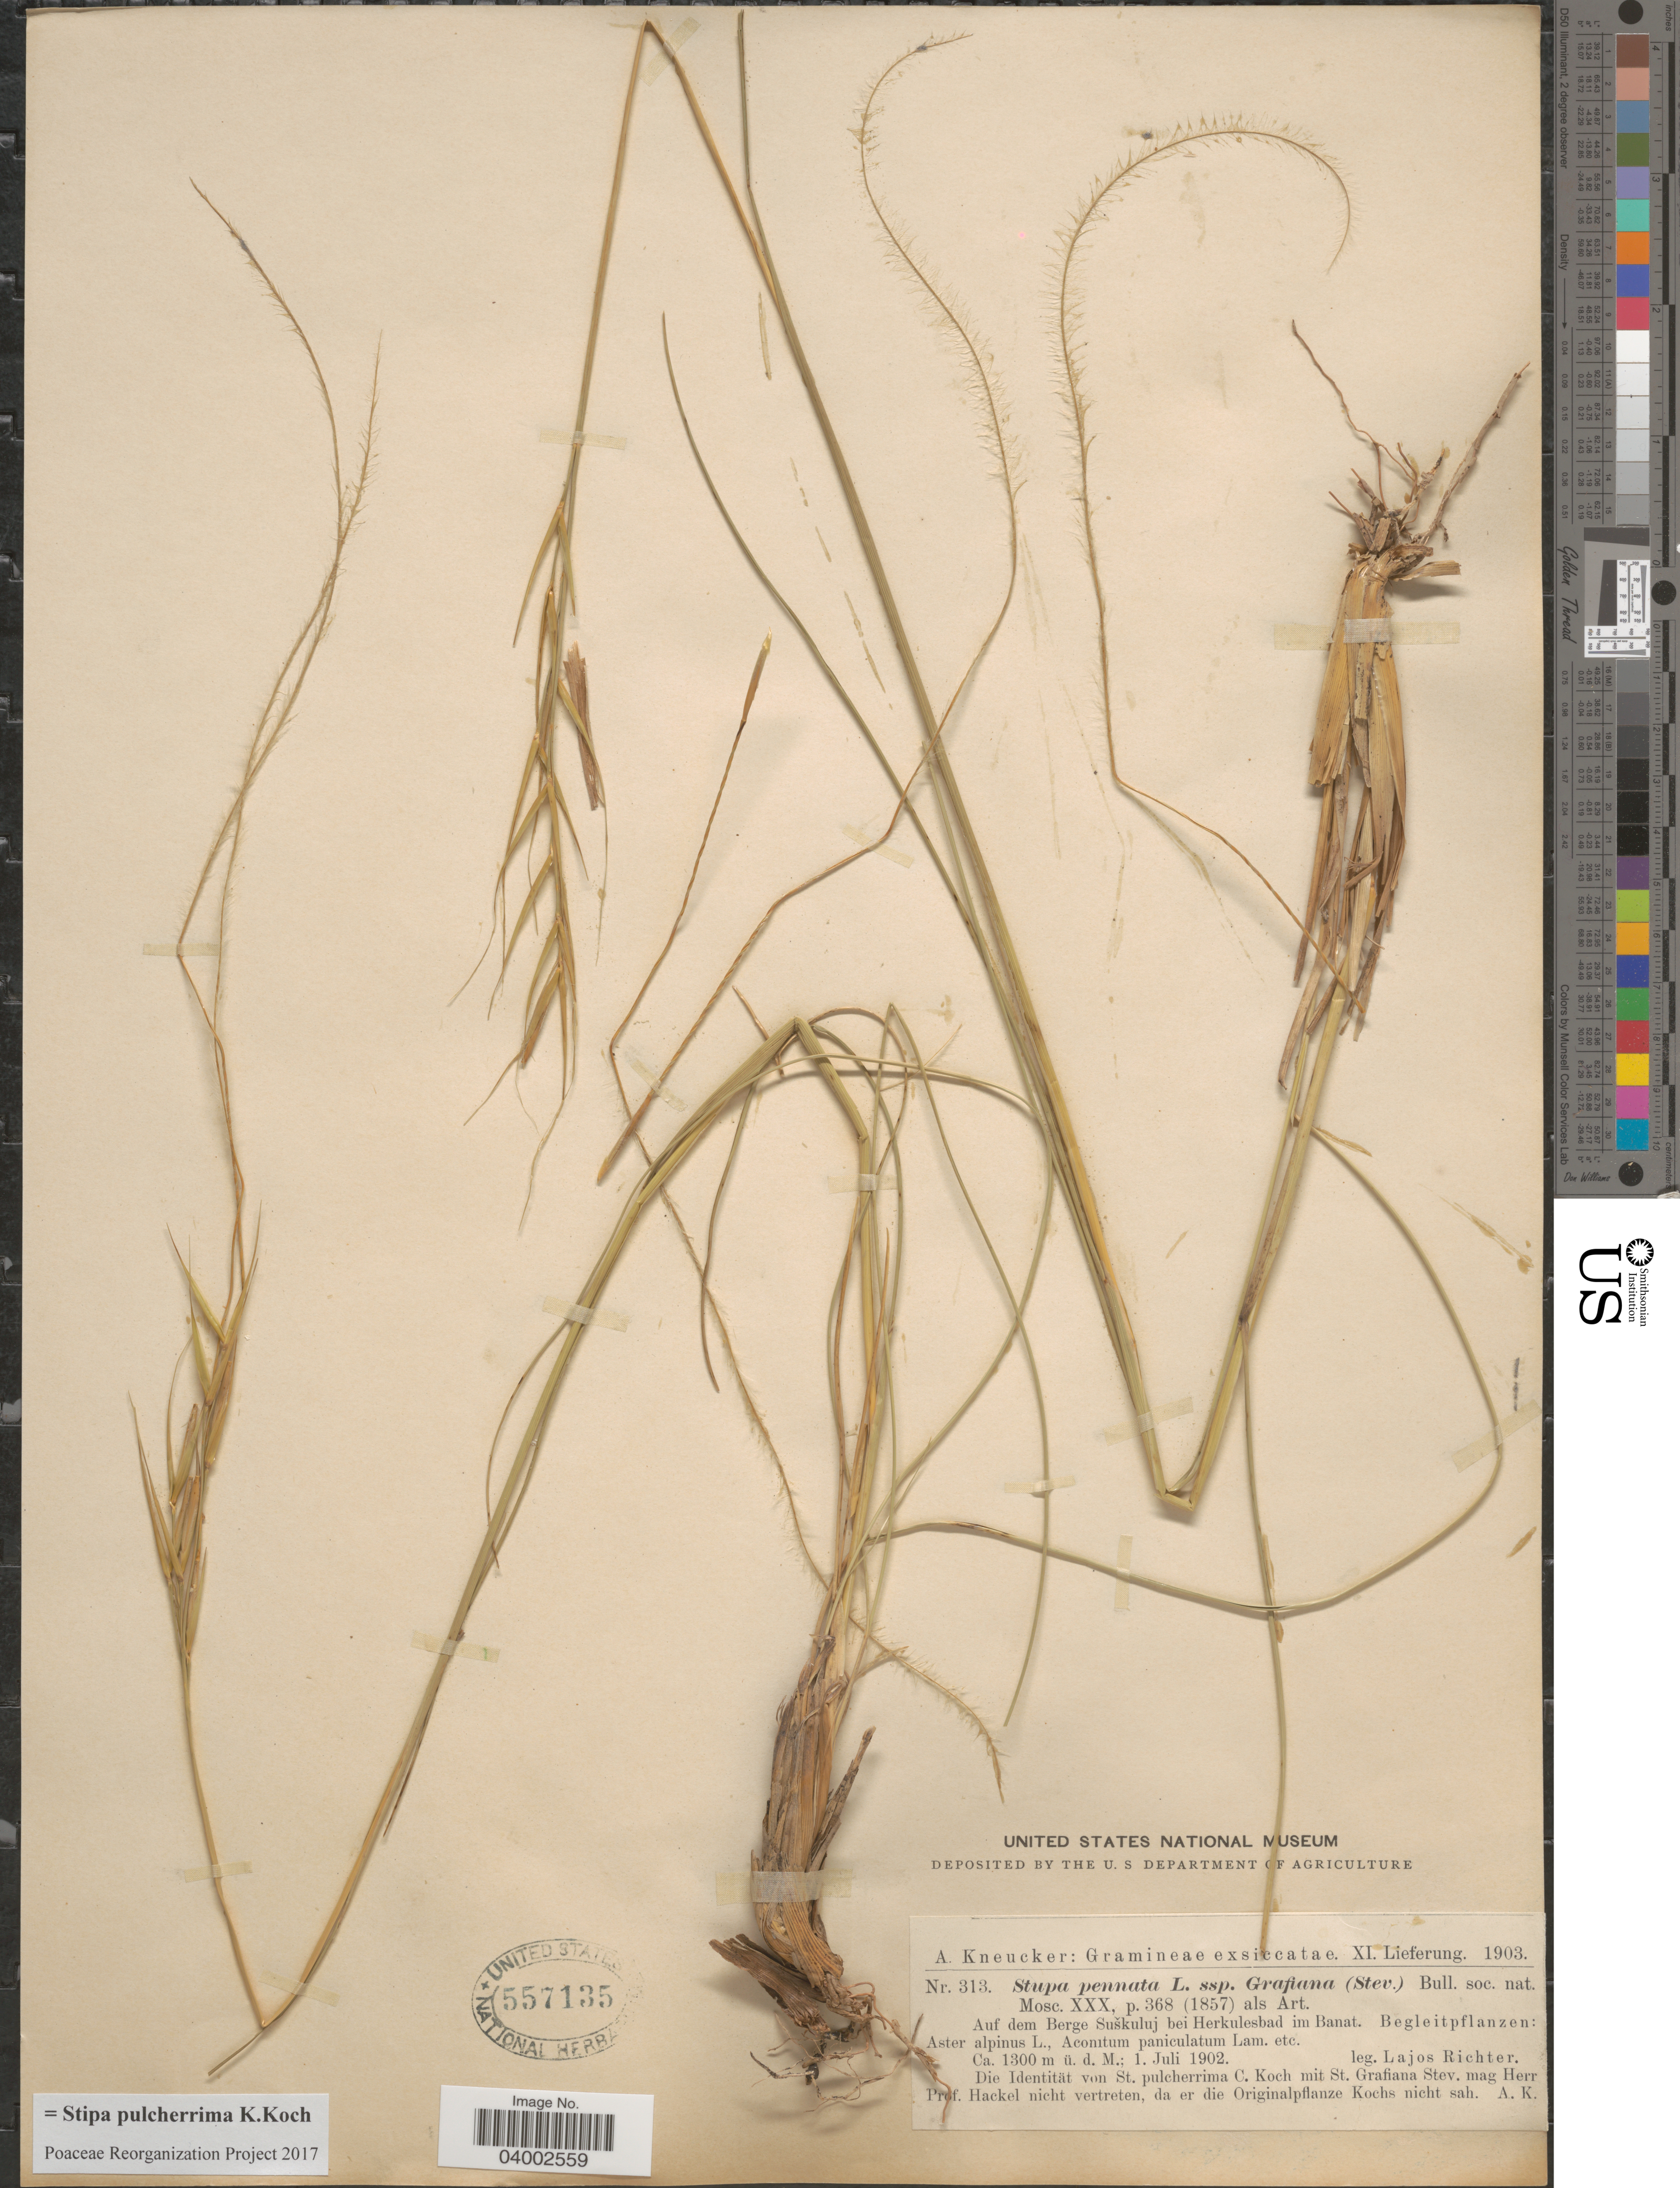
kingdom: Plantae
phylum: Tracheophyta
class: Liliopsida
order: Poales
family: Poaceae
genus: Stipa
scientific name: Stipa pulcherrima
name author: K. Koch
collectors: L. Richter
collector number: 313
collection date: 1902-07-01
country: Romania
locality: Auf dem Berge Suskuluj bei Herkulesbad im Banat.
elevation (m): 1300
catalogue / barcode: US 557135